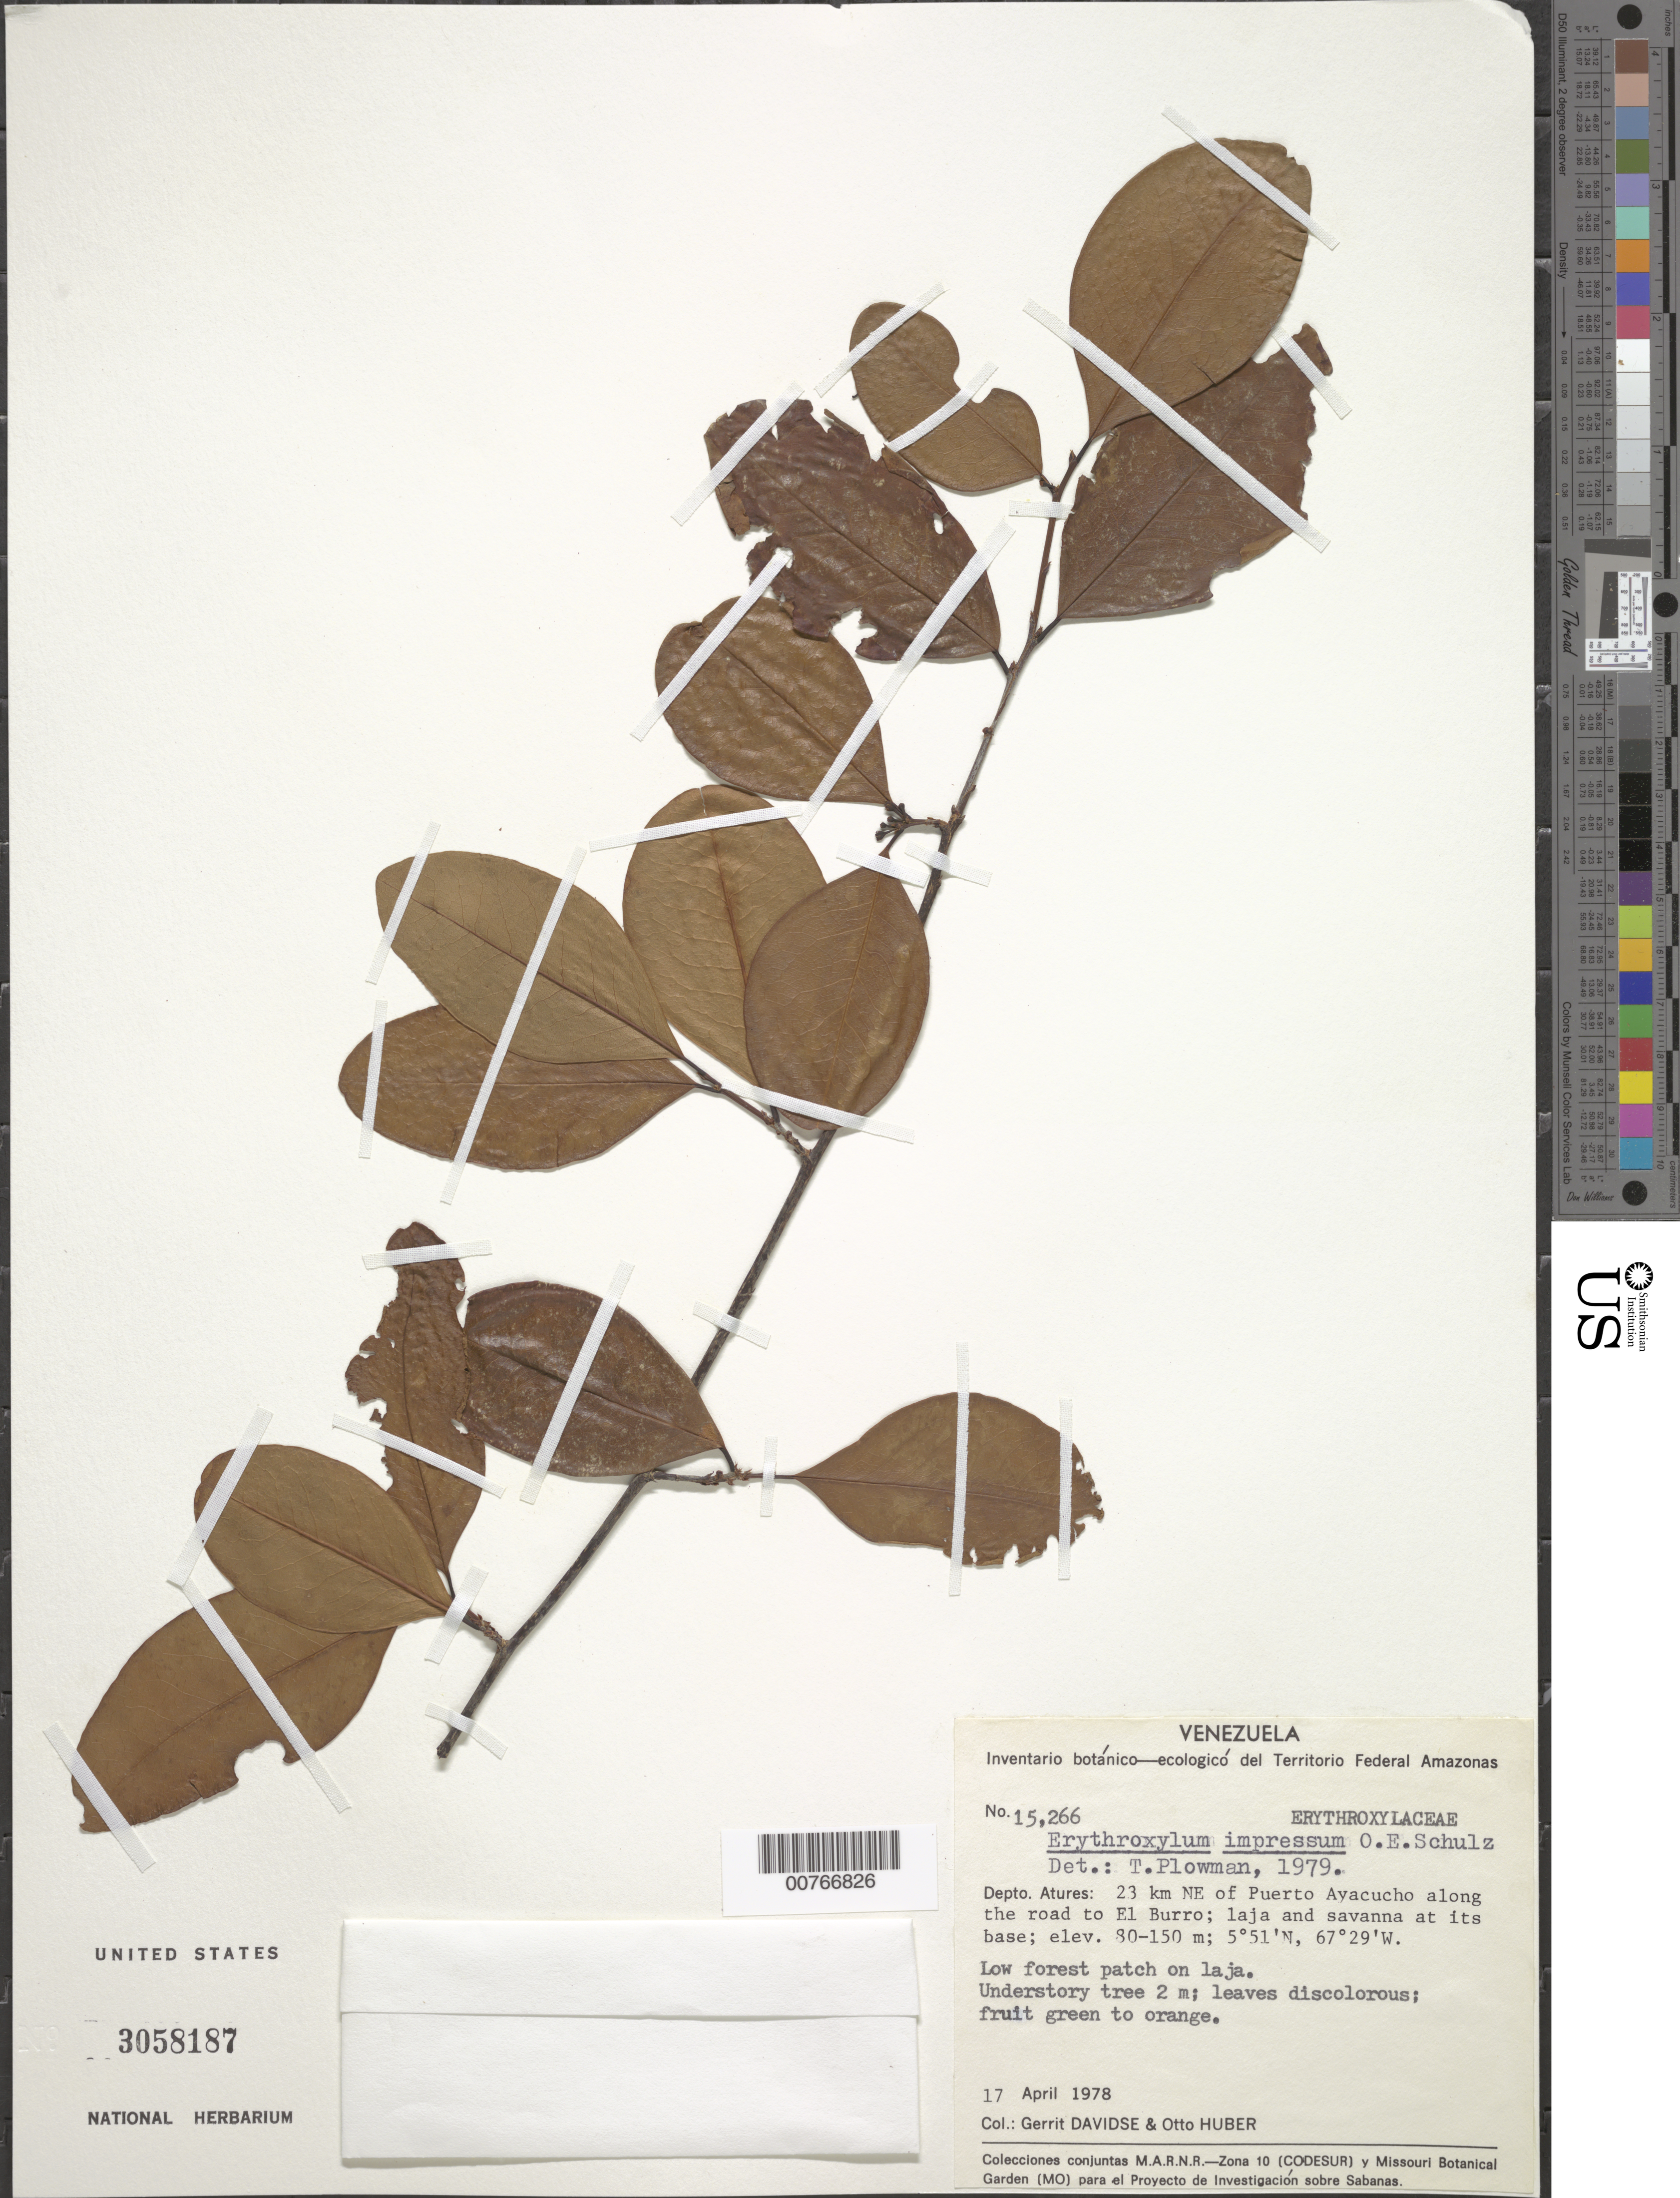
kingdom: Plantae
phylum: Tracheophyta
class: Magnoliopsida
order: Malpighiales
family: Erythroxylaceae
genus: Erythroxylum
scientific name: Erythroxylum impressum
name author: O.E. Schulz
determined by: Plowman, Timothy C.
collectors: G. Davidse & O. Huber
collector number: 15266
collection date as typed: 17-Apr-78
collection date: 1978-04-17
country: Venezuela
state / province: Amazonas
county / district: Atures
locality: Puerto Ayacucho, 23 km NE of, on road to El Burro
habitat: Low forest patch on laja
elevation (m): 80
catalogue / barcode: US 3058187